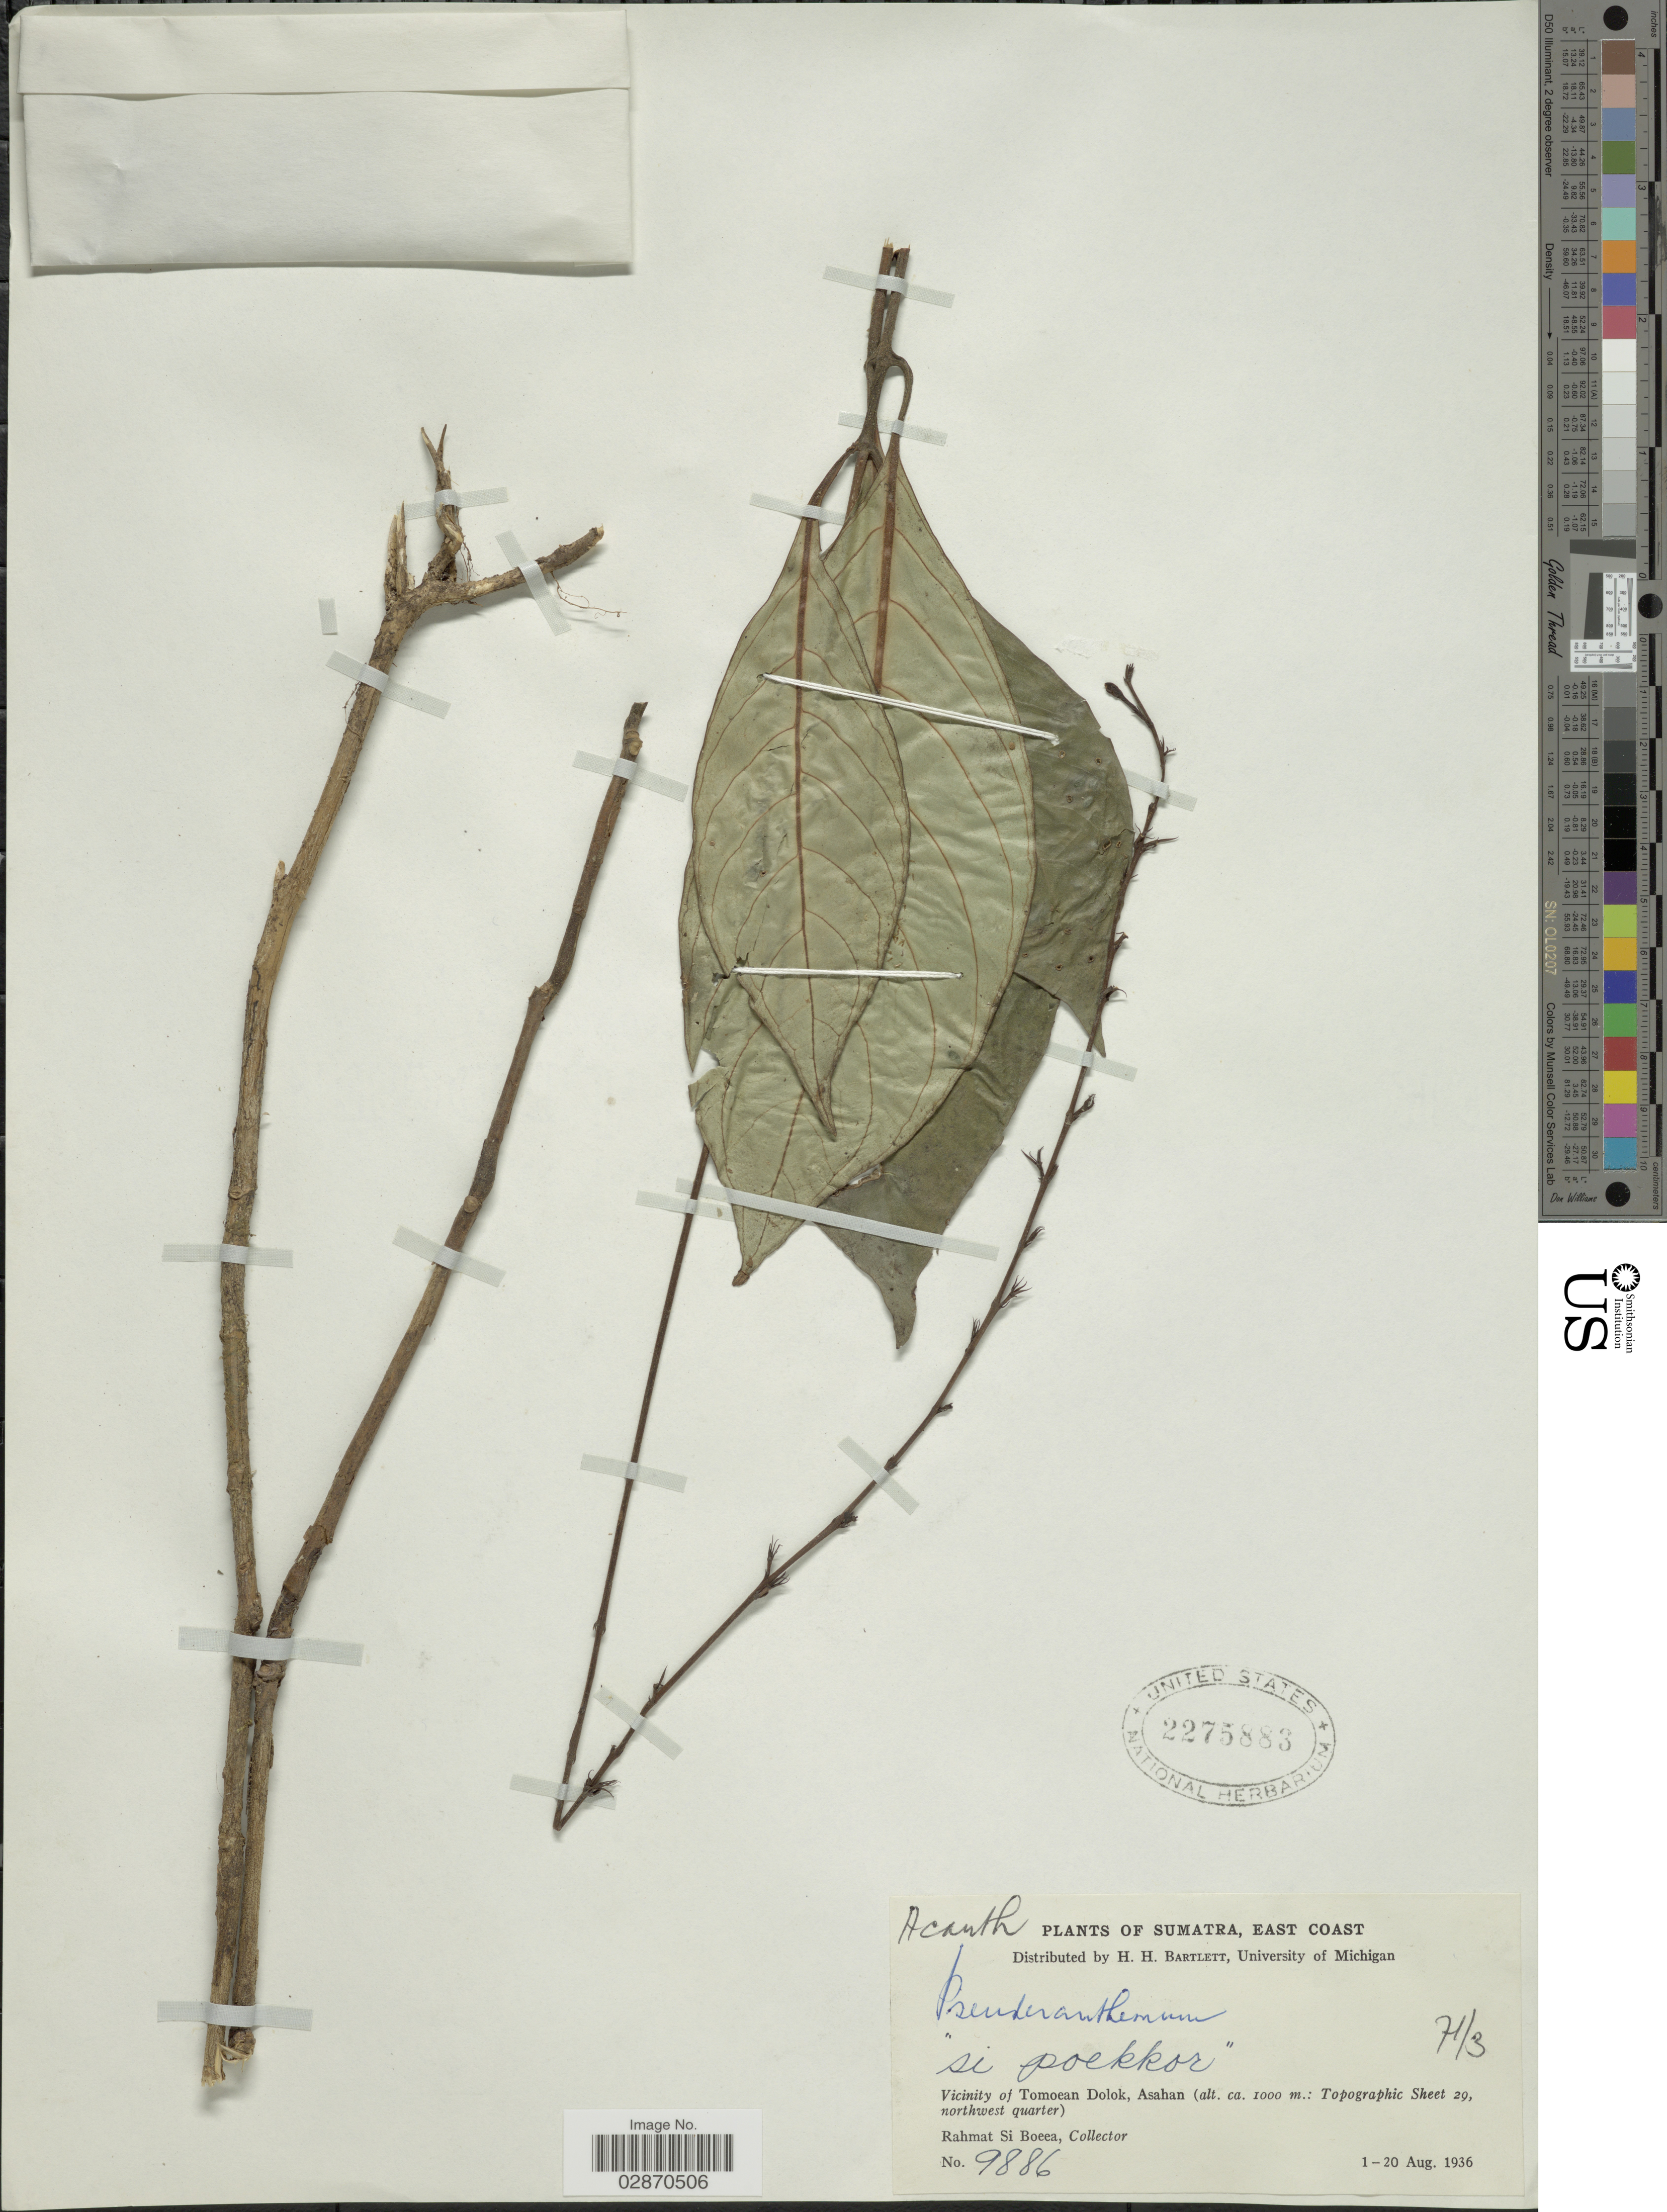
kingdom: Plantae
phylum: Tracheophyta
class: Magnoliopsida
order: Lamiales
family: Acanthaceae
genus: Pseuderanthemum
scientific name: Pseuderanthemum sp.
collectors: Rahmat Si Boeea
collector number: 9886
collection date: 1936-08-01/1936-08-20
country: Indonesia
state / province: Sumatra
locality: East Coast. Vicinity of Tomoean Dolok, Asahan (Topographic Sheet 29, northwest quarter).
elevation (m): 1000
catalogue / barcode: US 2275883